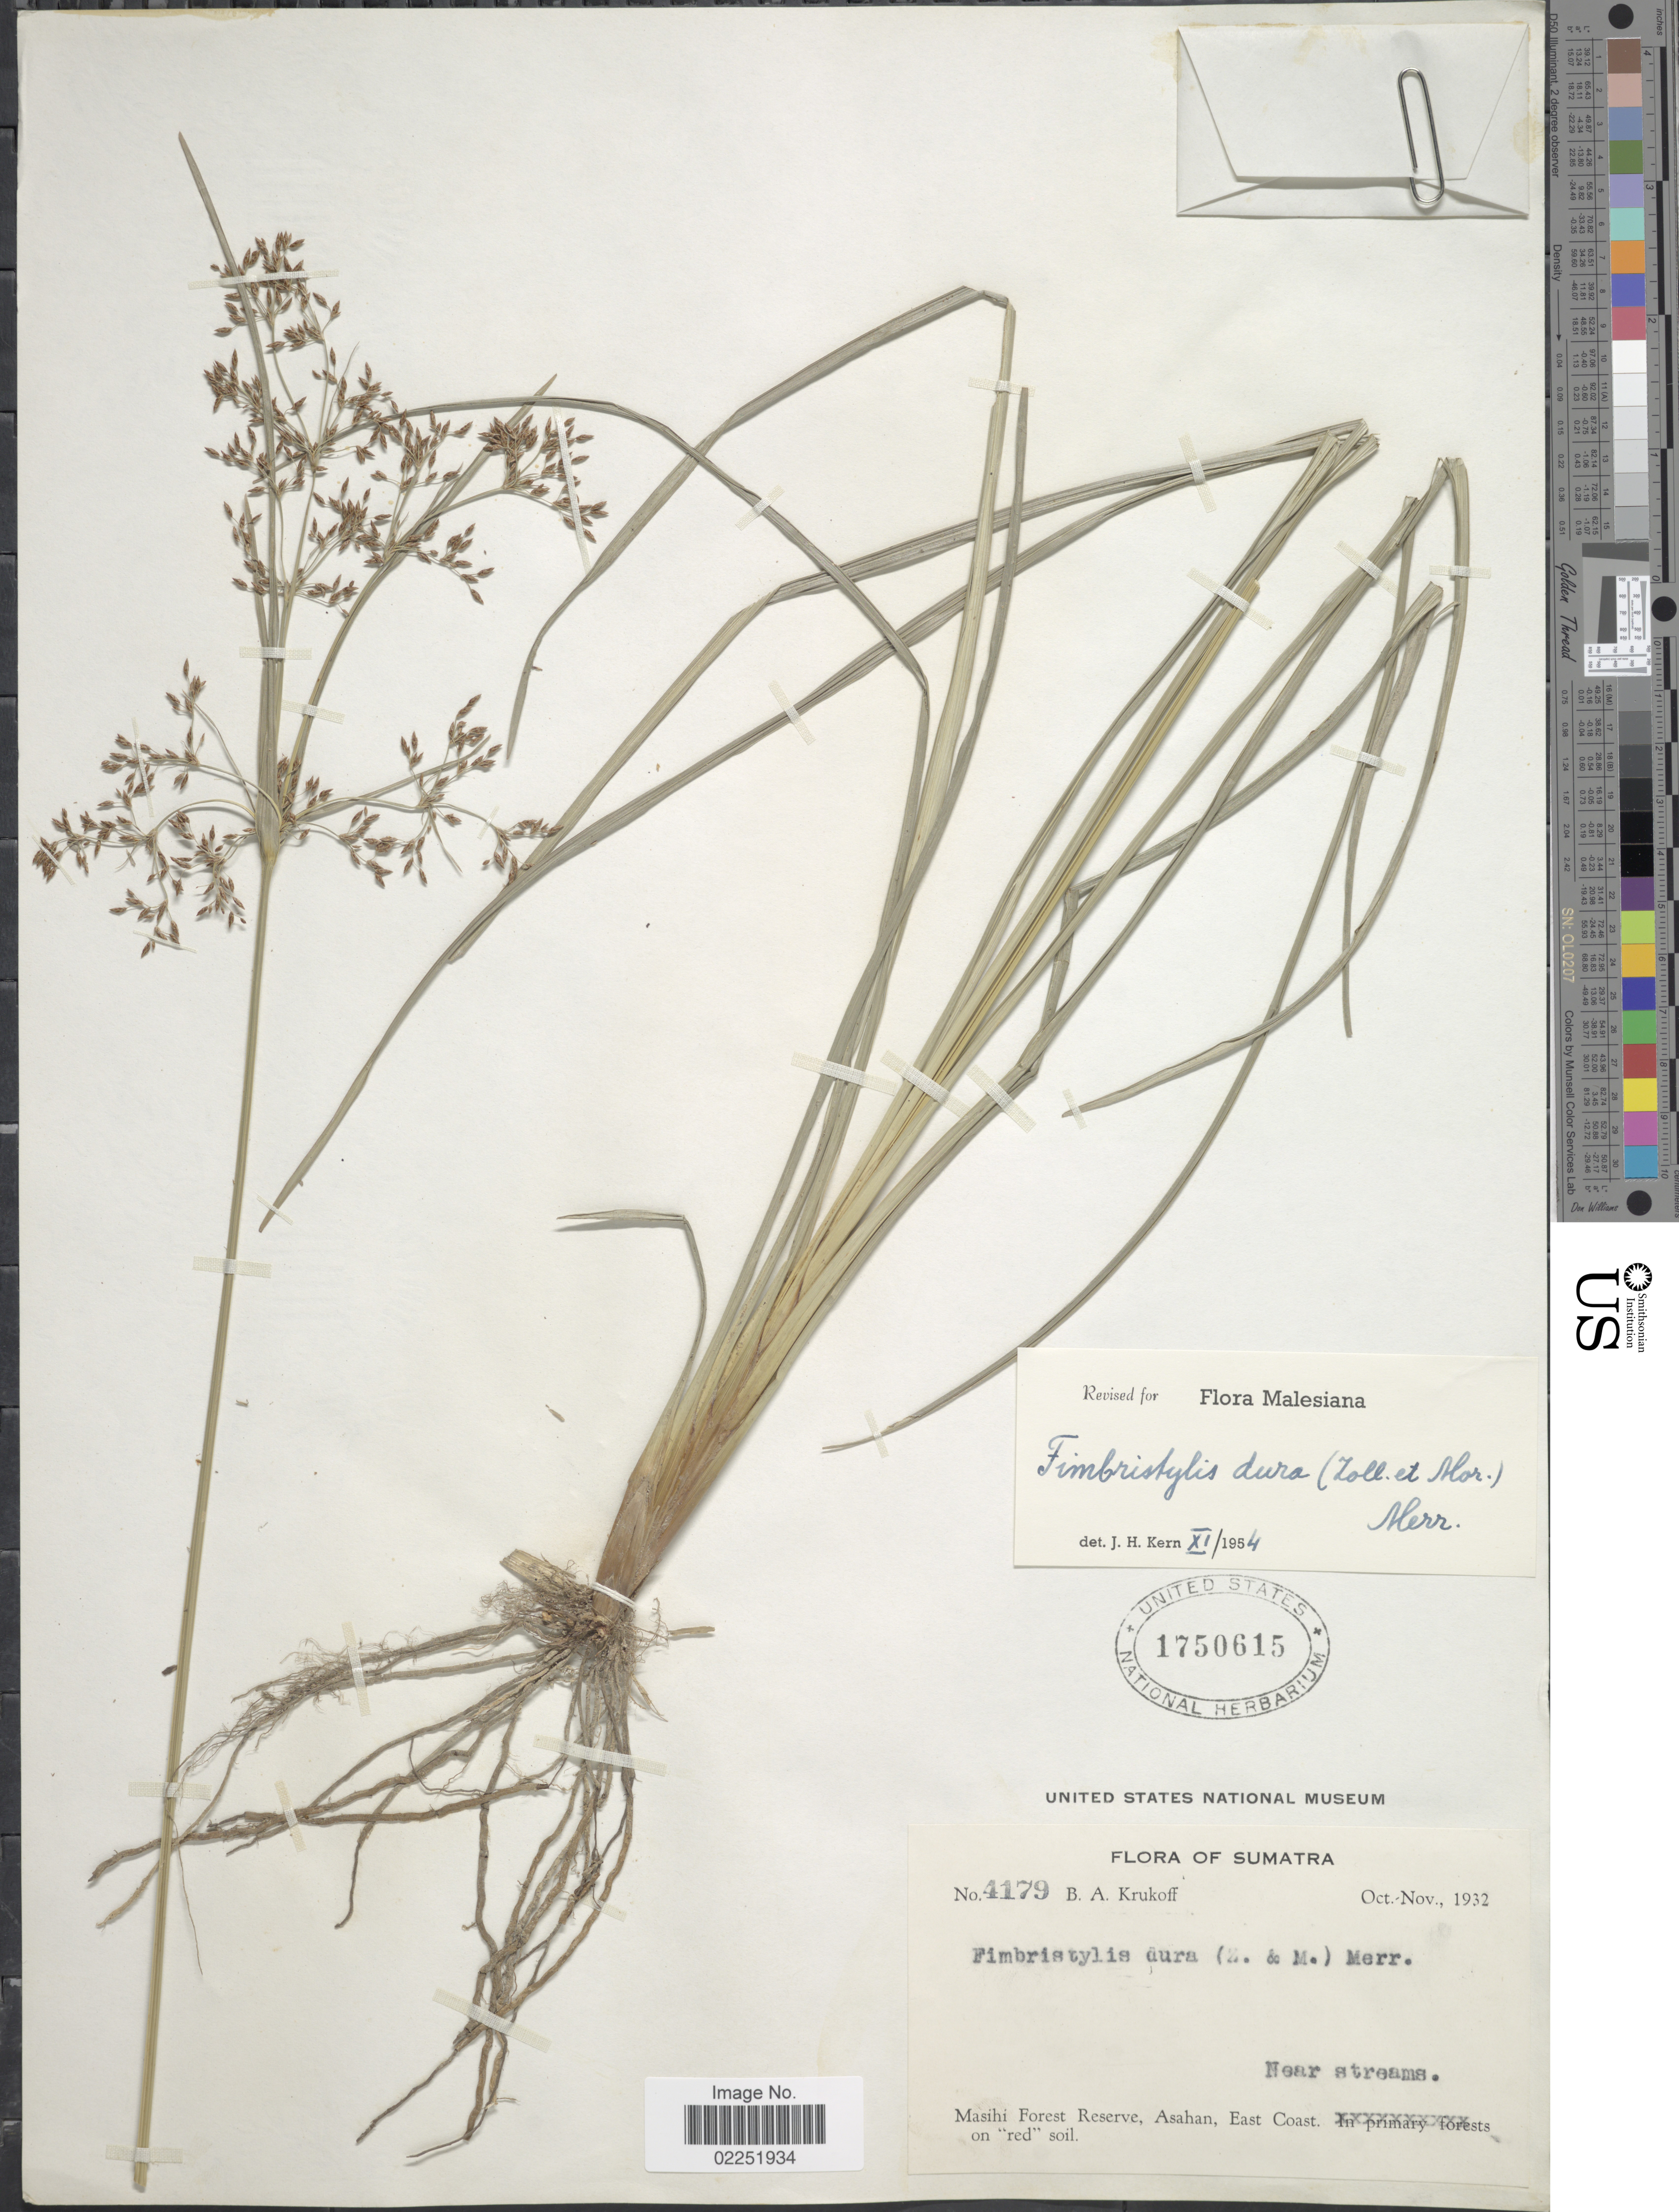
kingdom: Plantae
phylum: Tracheophyta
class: Liliopsida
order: Poales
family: Cyperaceae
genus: Fimbristylis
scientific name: Fimbristylis dura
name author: (Zoll. & Moritzi) Merr.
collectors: B. A. Krukoff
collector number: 4179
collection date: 1932-10/1932-11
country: Indonesia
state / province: Sumatra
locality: Near streams, Masihi Forest Reserve, Asahan, East Coast. on 'red' soil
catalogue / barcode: US 1750615